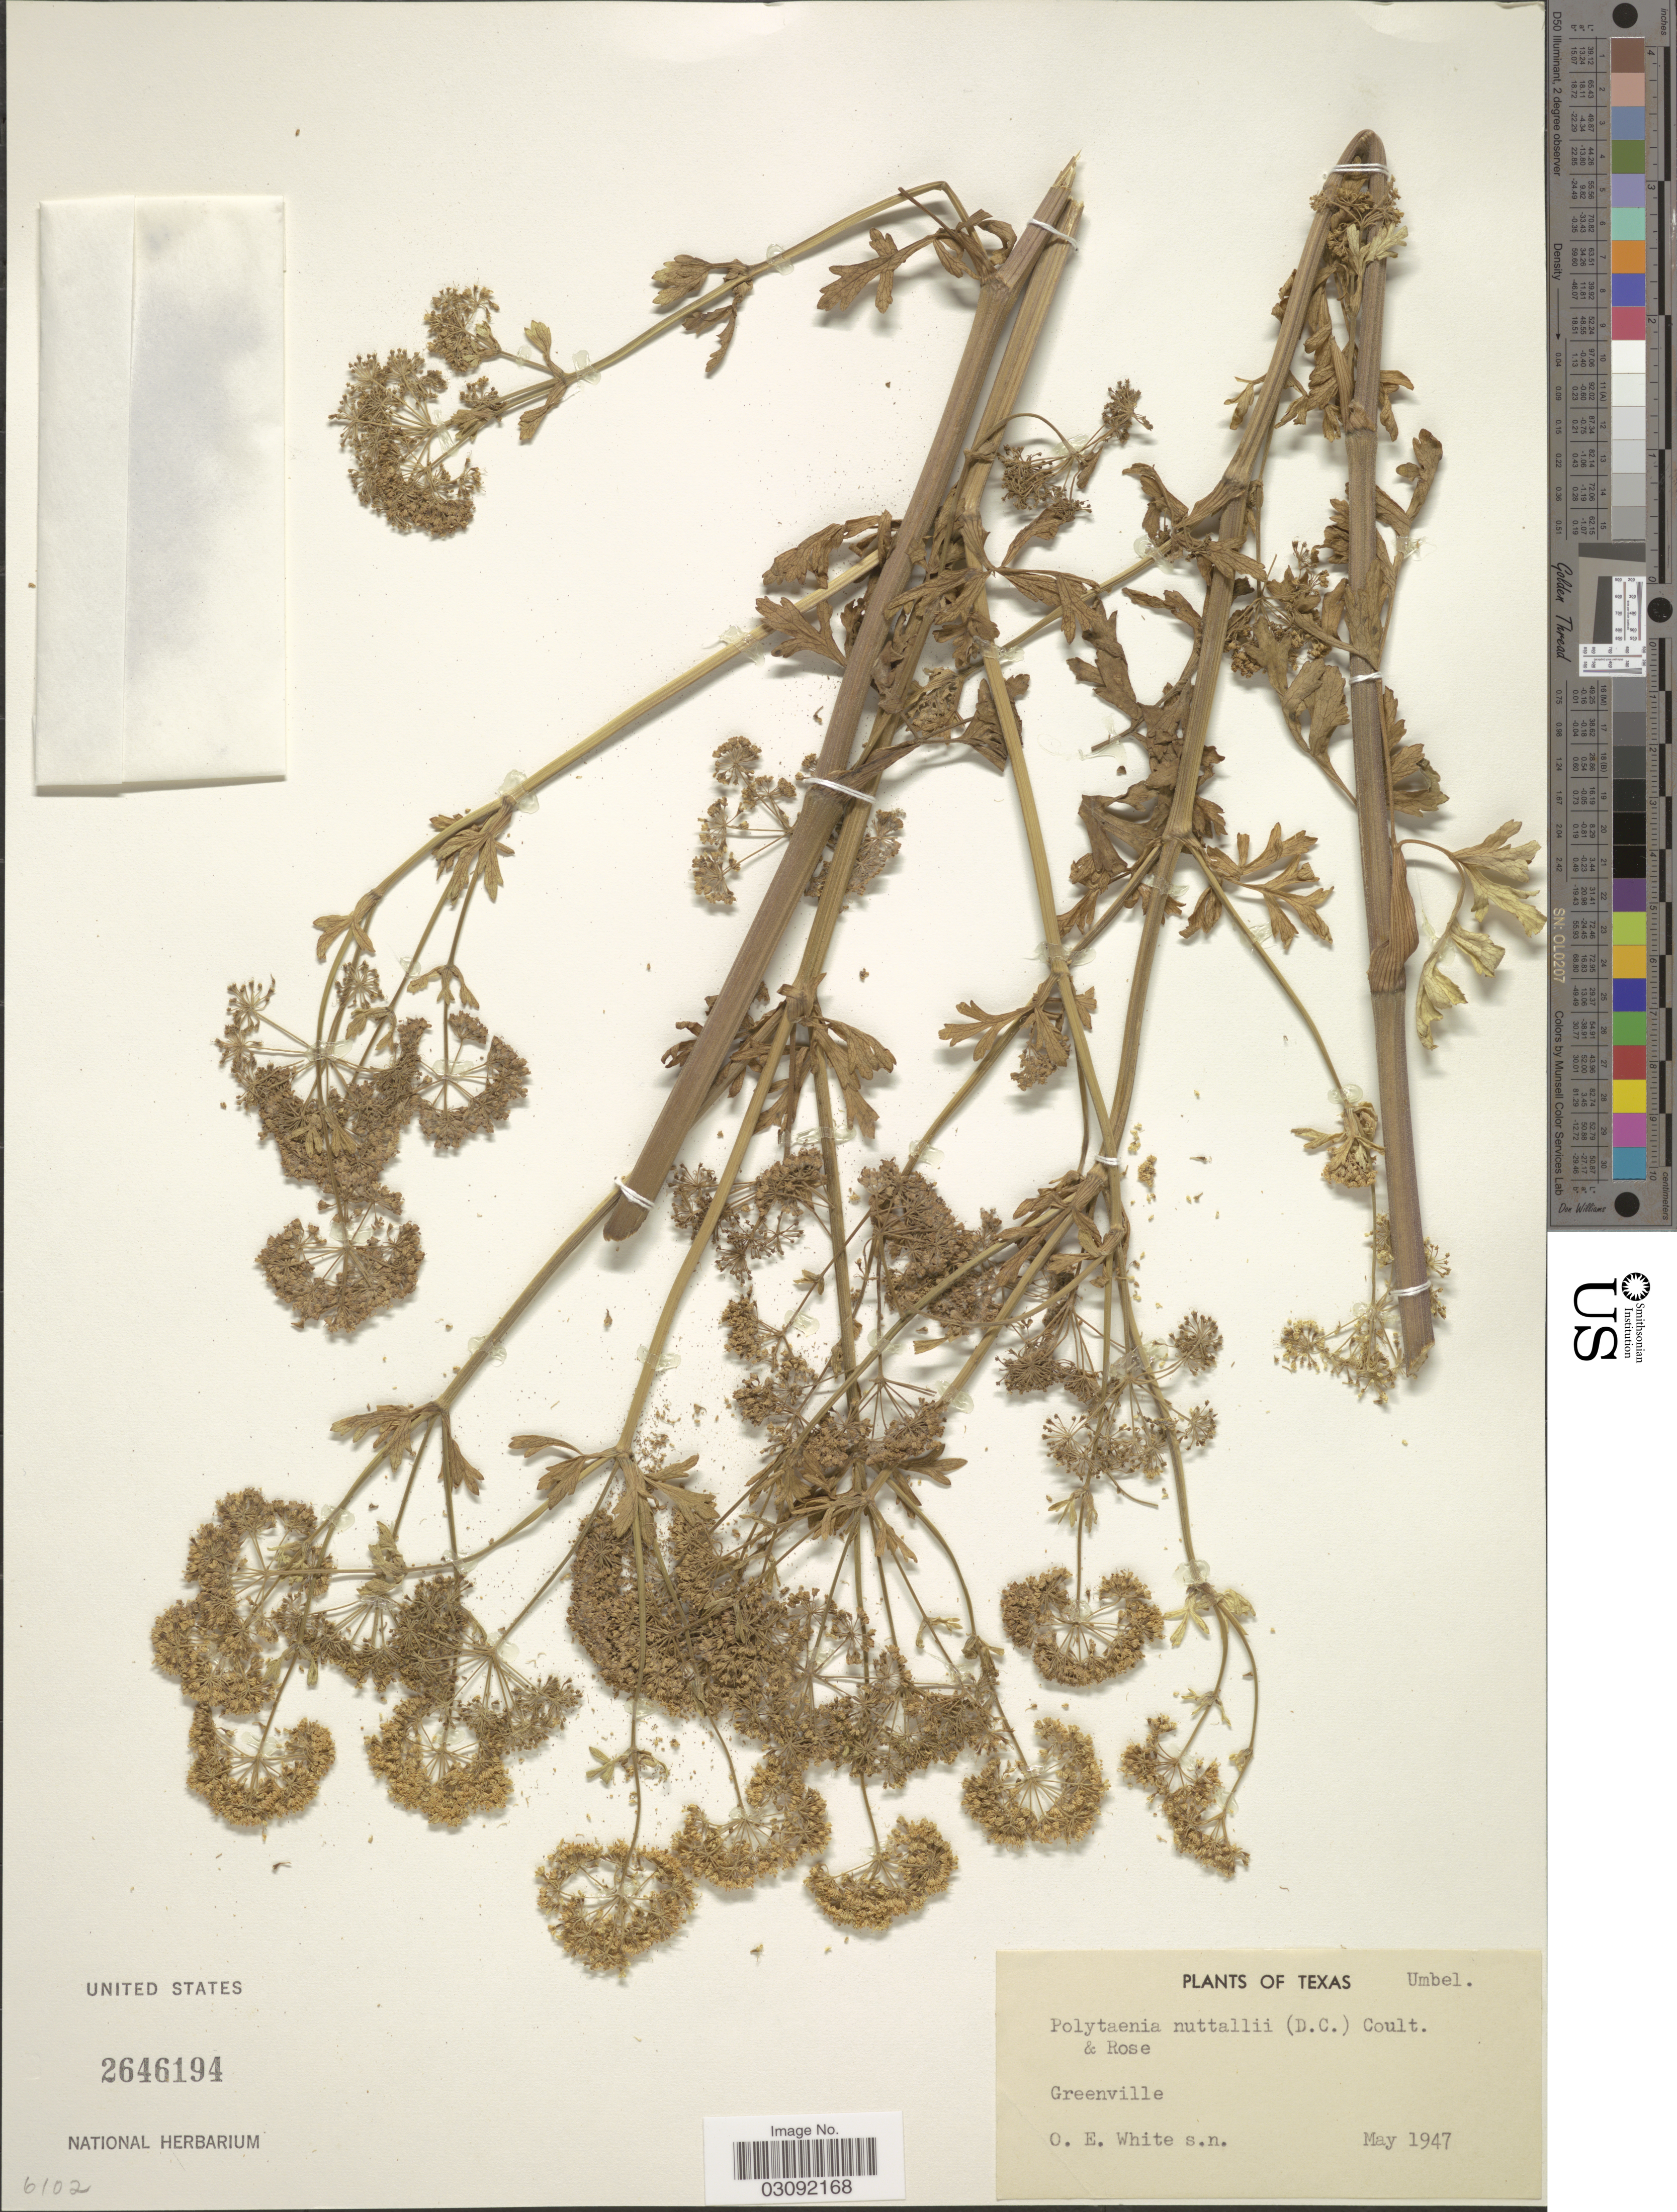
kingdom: Plantae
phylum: Tracheophyta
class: Magnoliopsida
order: Apiales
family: Apiaceae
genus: Polytaenia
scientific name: Polytaenia nuttallii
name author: DC.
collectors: O. E. White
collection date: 1947-05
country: United States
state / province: Texas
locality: Greenville.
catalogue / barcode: US 2646194